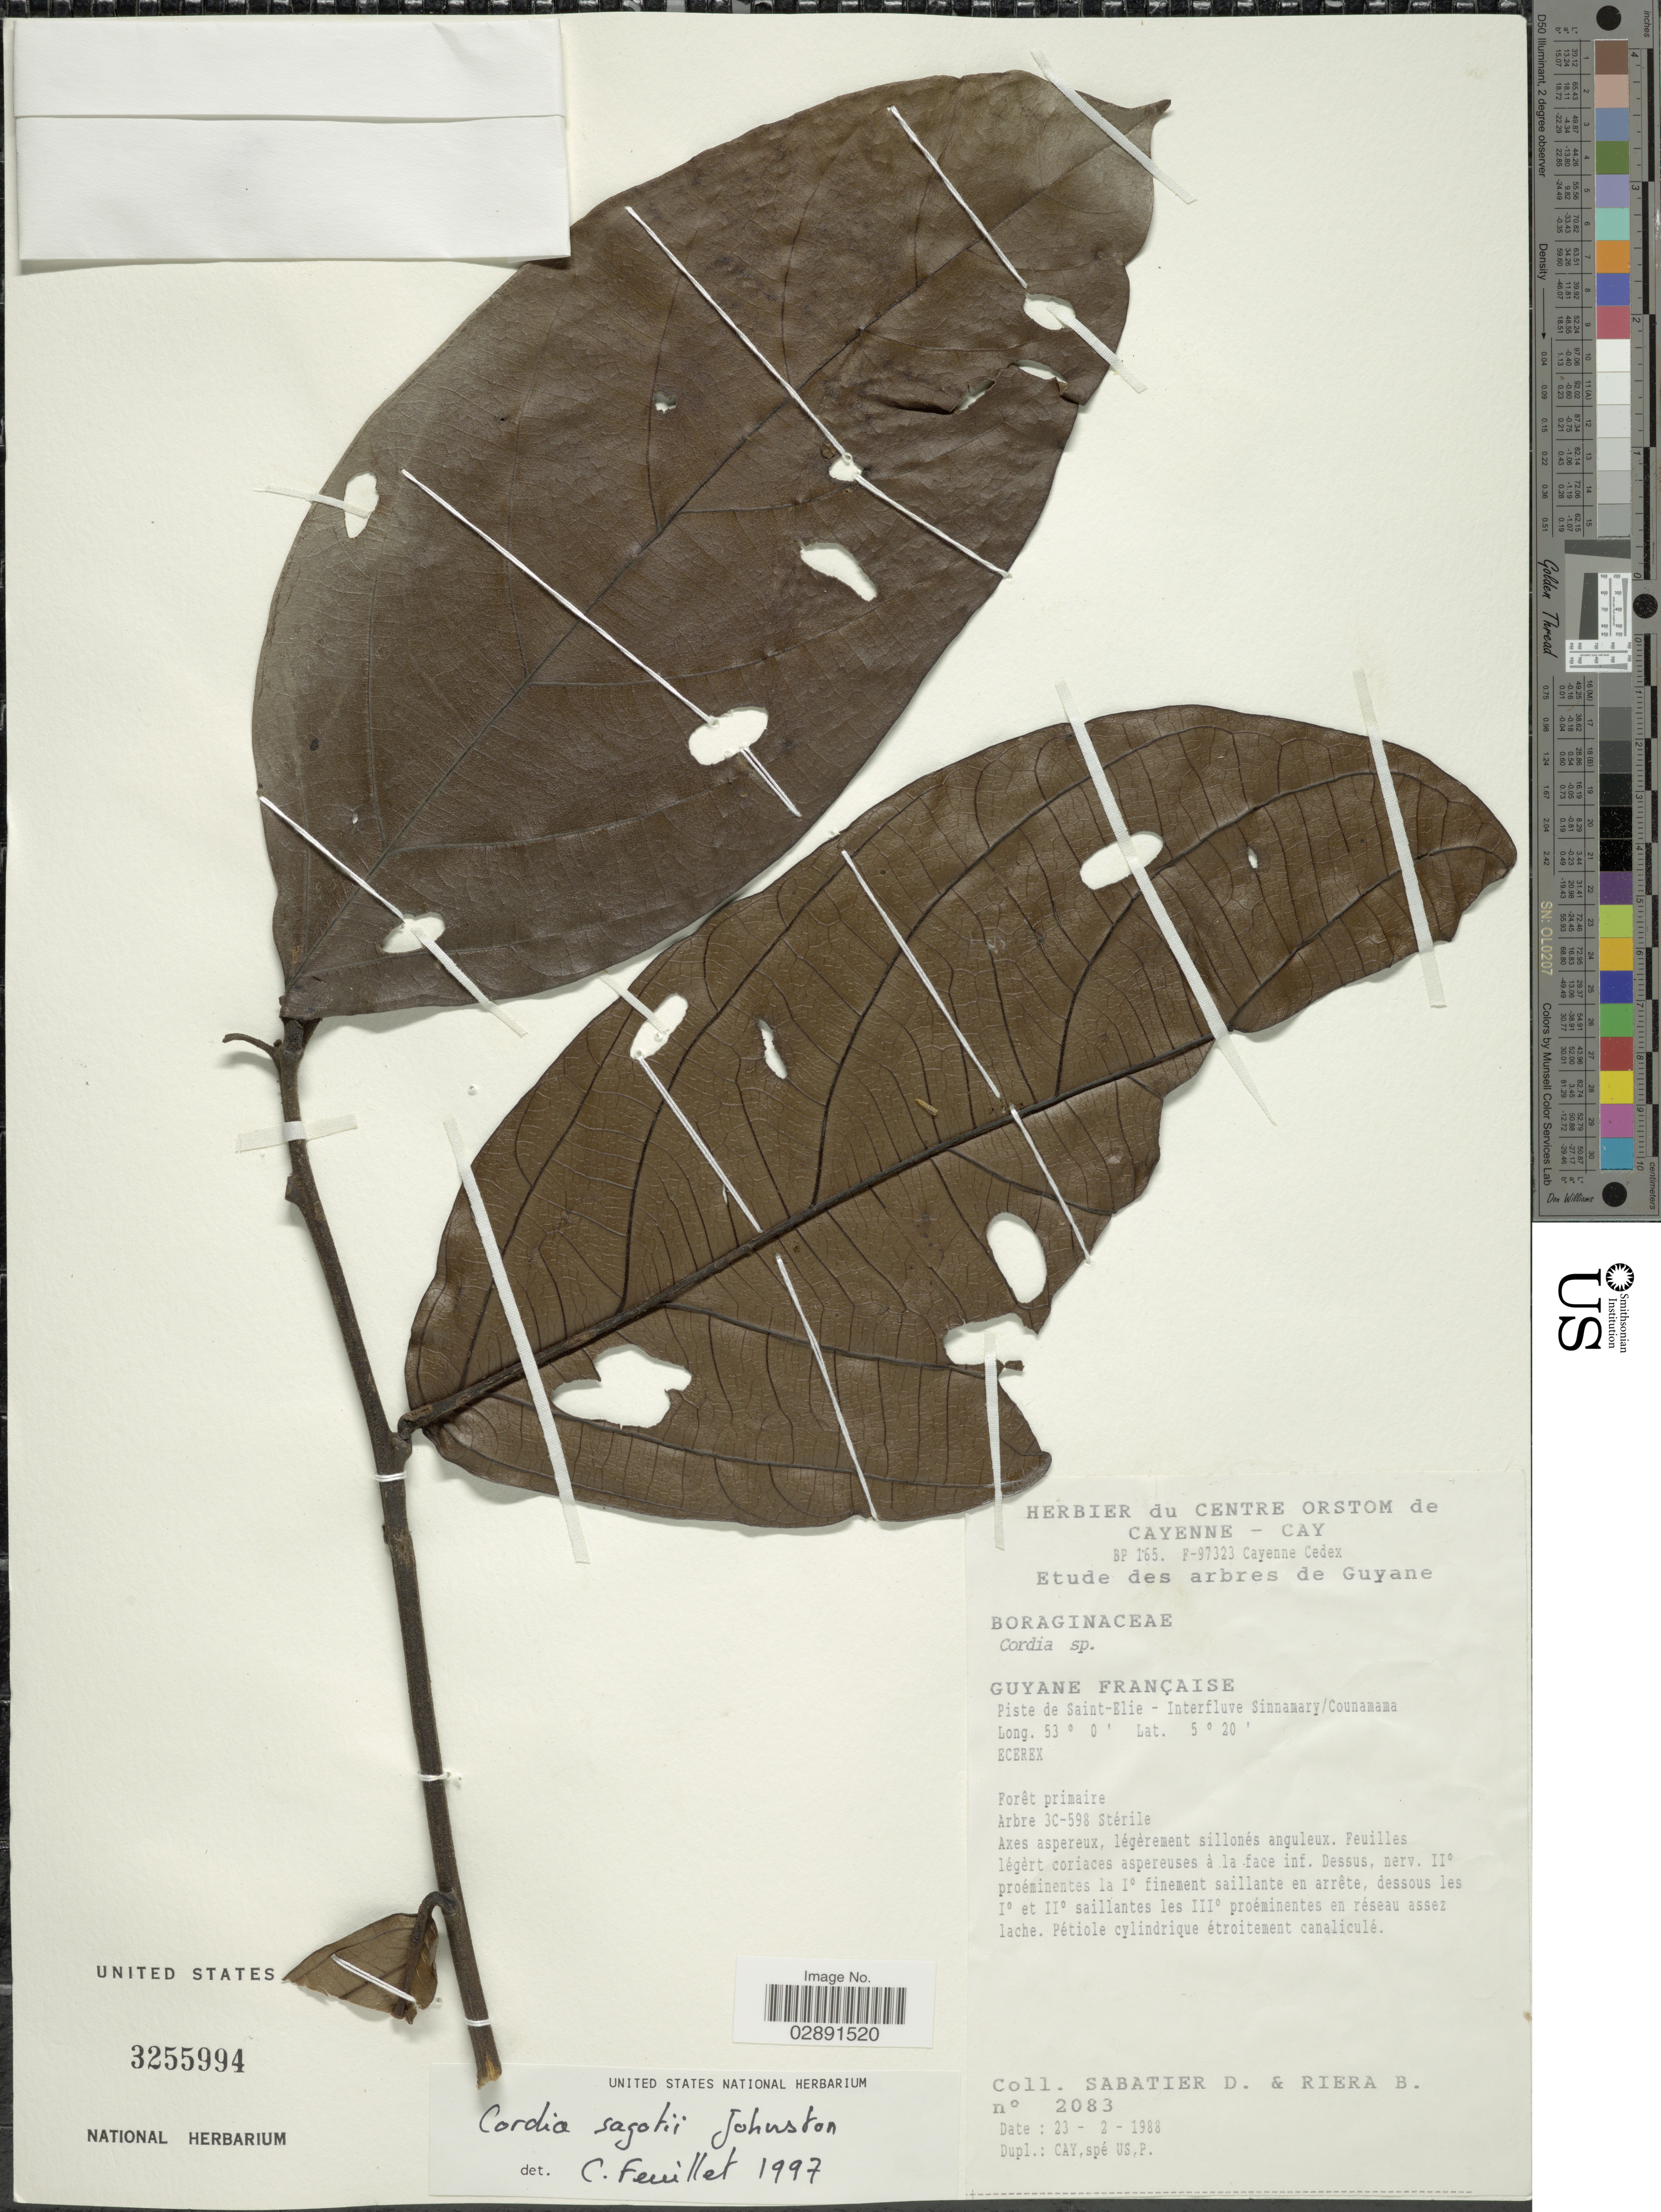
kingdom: Plantae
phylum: Tracheophyta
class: Magnoliopsida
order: Boraginales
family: Cordiaceae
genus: Cordia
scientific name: Cordia sagotii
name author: I.M. Johnst.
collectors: D. Sabatier & B. Riera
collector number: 2083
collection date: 1988-02-23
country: French Guiana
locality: Guyane Française. Piste de Saint-Elie - Interfluve Sinnamary/ Counamama.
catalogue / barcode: US 3255994